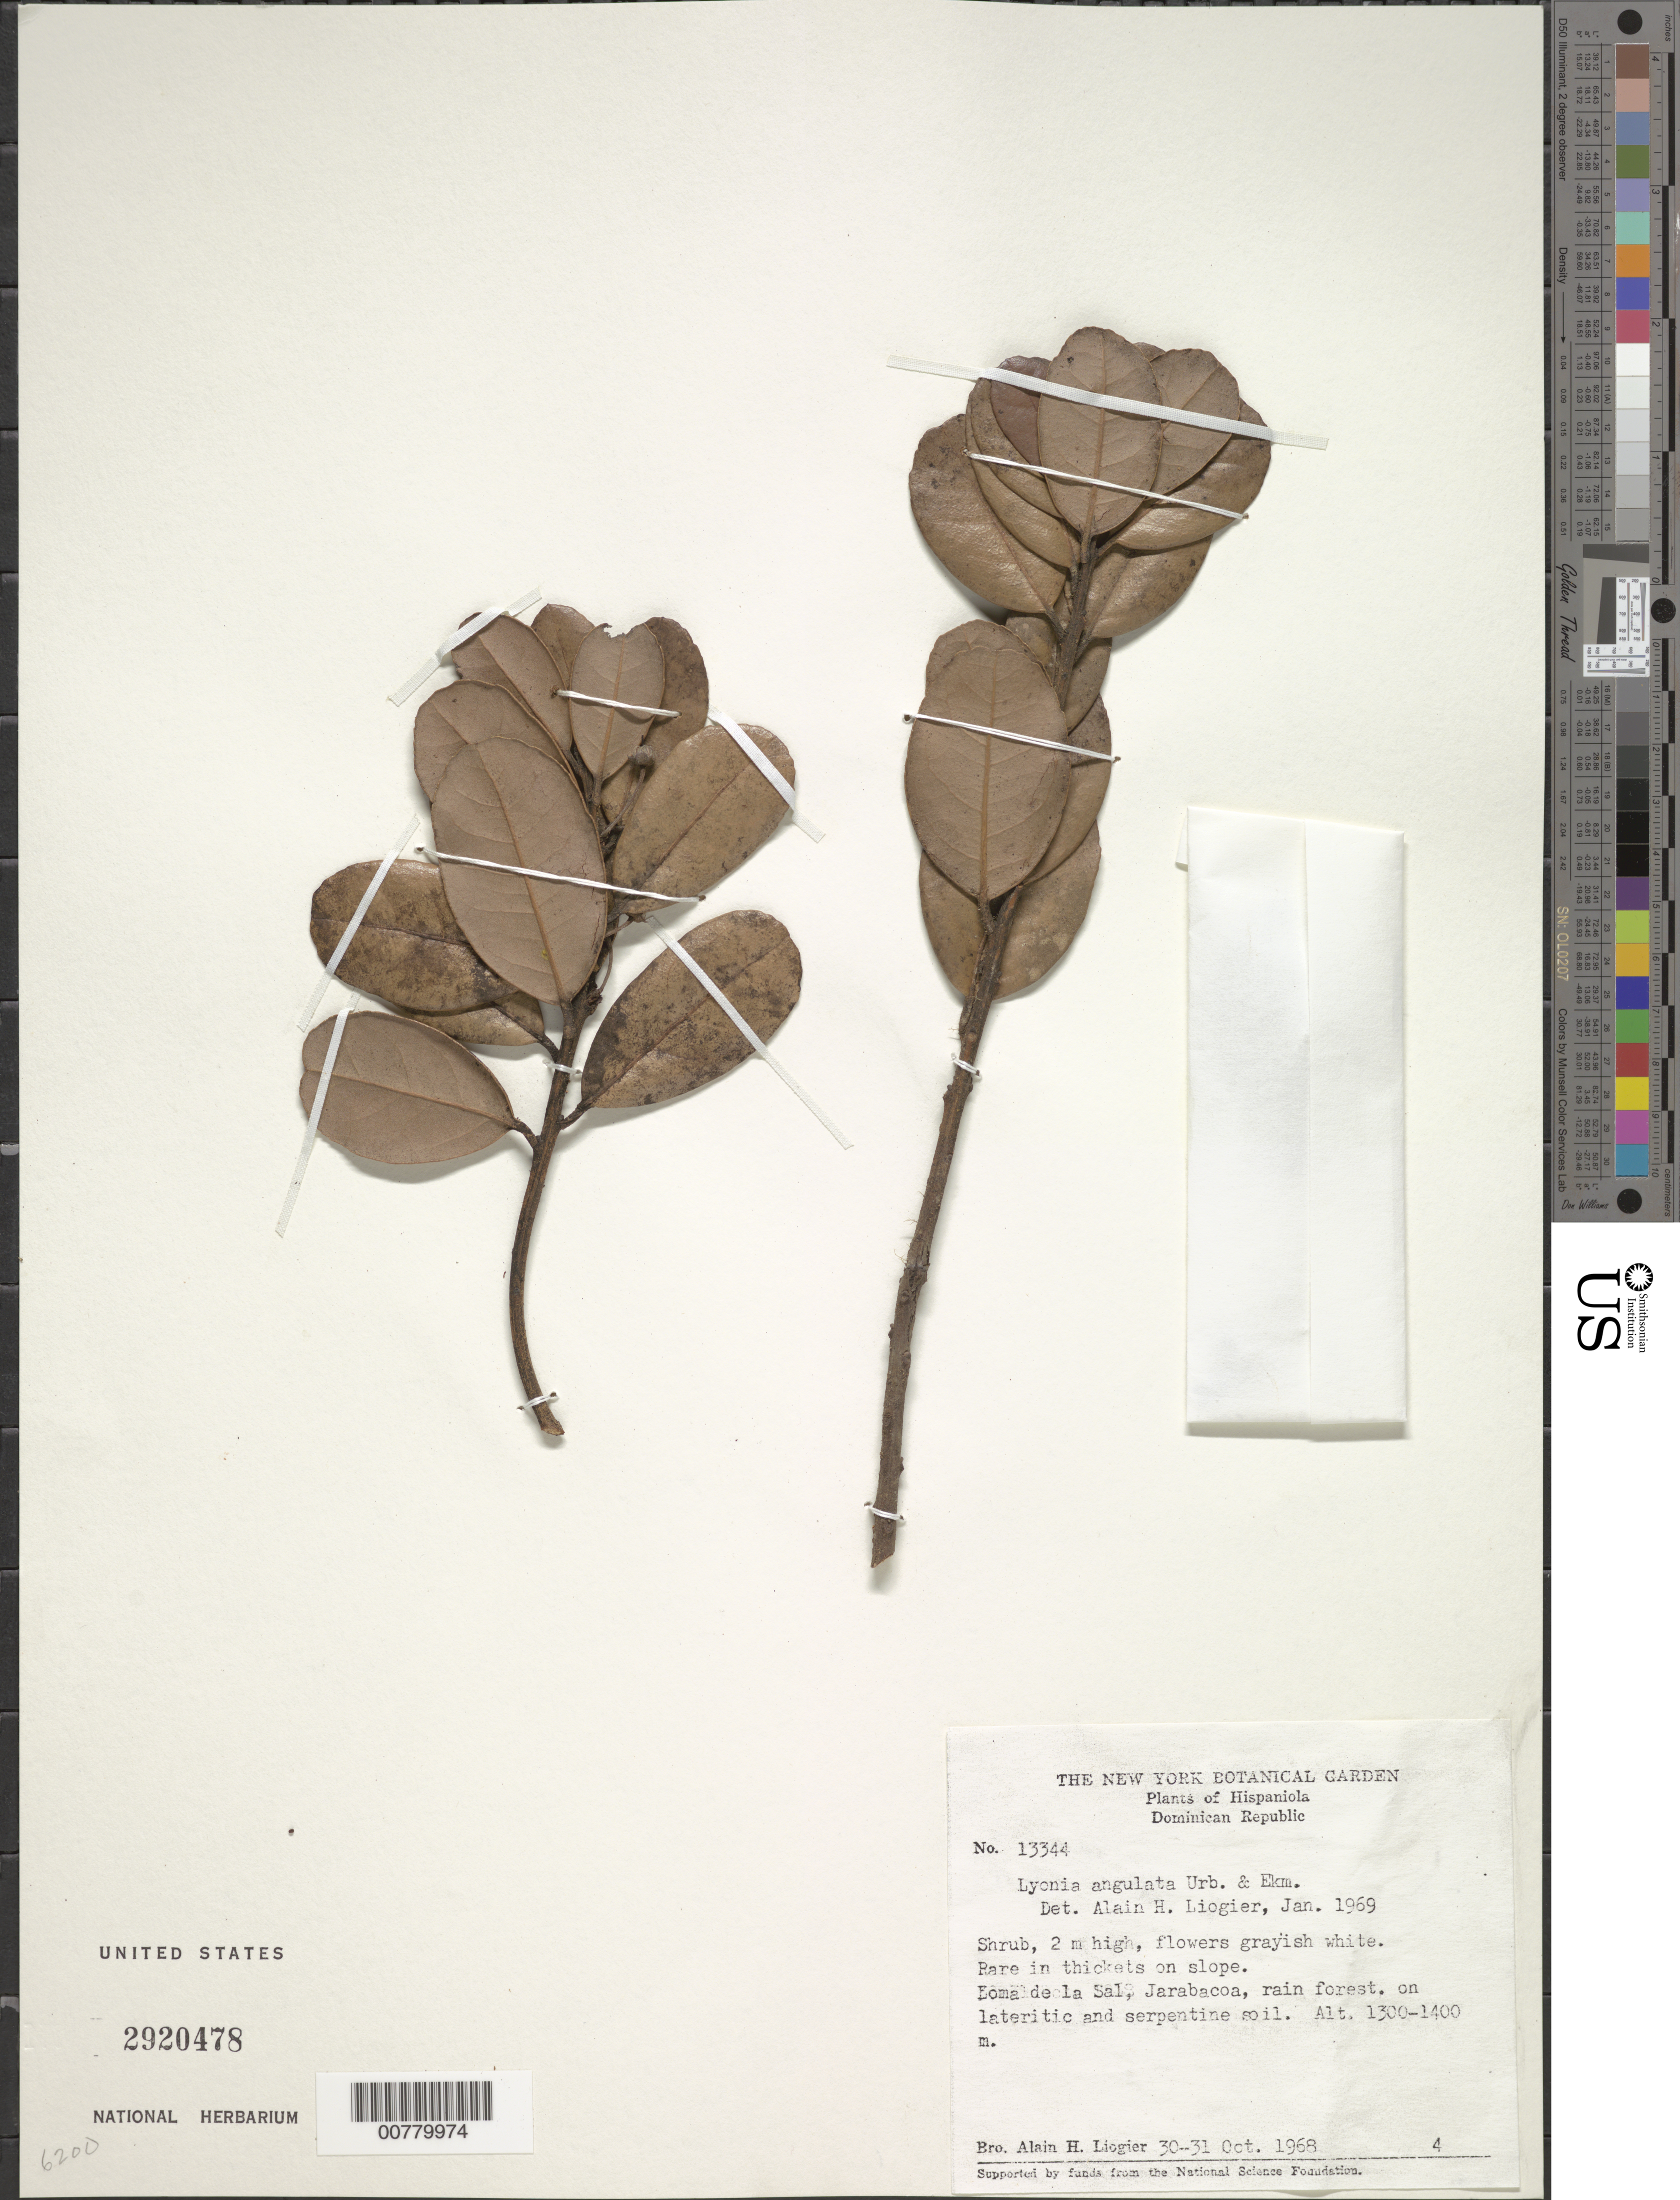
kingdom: Plantae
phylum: Tracheophyta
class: Magnoliopsida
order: Ericales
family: Ericaceae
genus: Lyonia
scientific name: Lyonia stahlii var. costata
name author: (Urb.) Judd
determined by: Liogier, Alain H.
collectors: A. H. Liogier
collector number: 13344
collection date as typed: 30 Oct 1968 to 31 Oct 1968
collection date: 1968-10-30/1968-10-31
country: Dominican Republic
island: Hispaniola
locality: Jarabacoa, Loma de la Sal.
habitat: Rain forest, on lateritic and serpentine soil.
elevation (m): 1300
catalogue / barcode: US 2920478